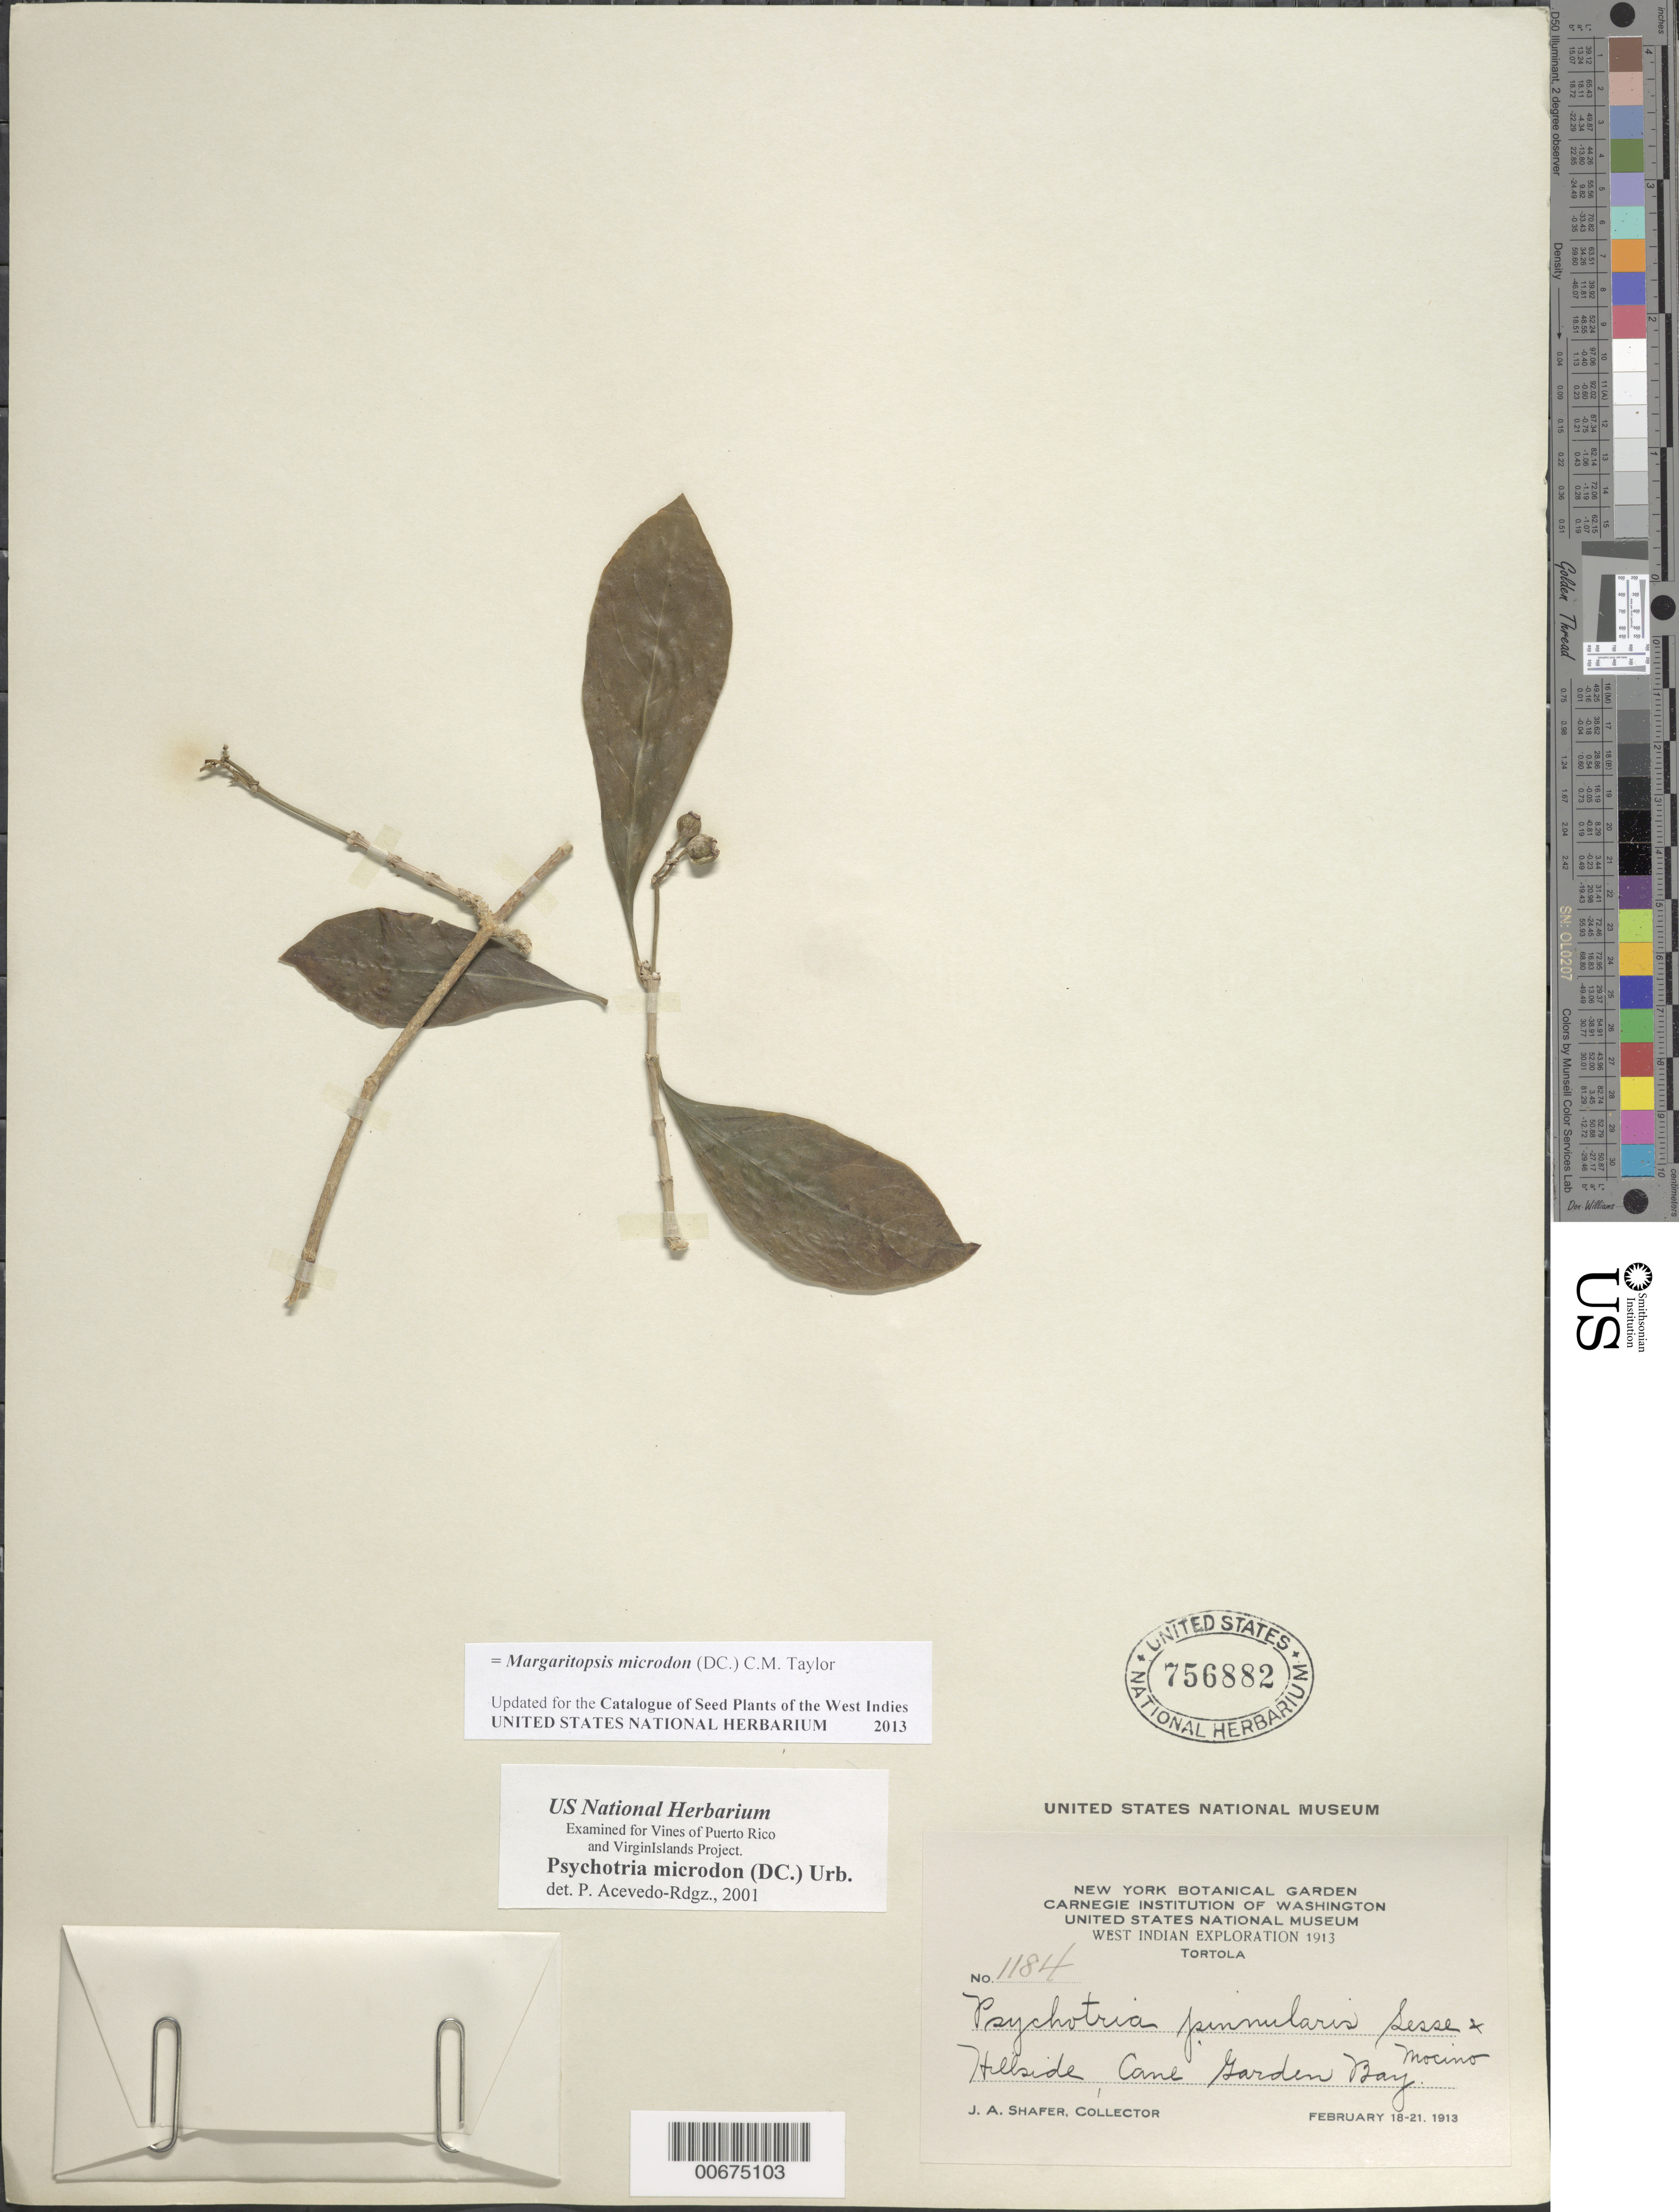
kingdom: Plantae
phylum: Tracheophyta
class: Magnoliopsida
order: Gentianales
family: Rubiaceae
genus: Margaritopsis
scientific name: Margaritopsis microdon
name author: (DC.) C.M. Taylor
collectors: J. A. Shafer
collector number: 1184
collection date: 1913-02-18/1913-02-21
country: U.S. Virgin Islands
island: Tortola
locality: Cane Garden Bay.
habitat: Hillside.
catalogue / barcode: US 756882